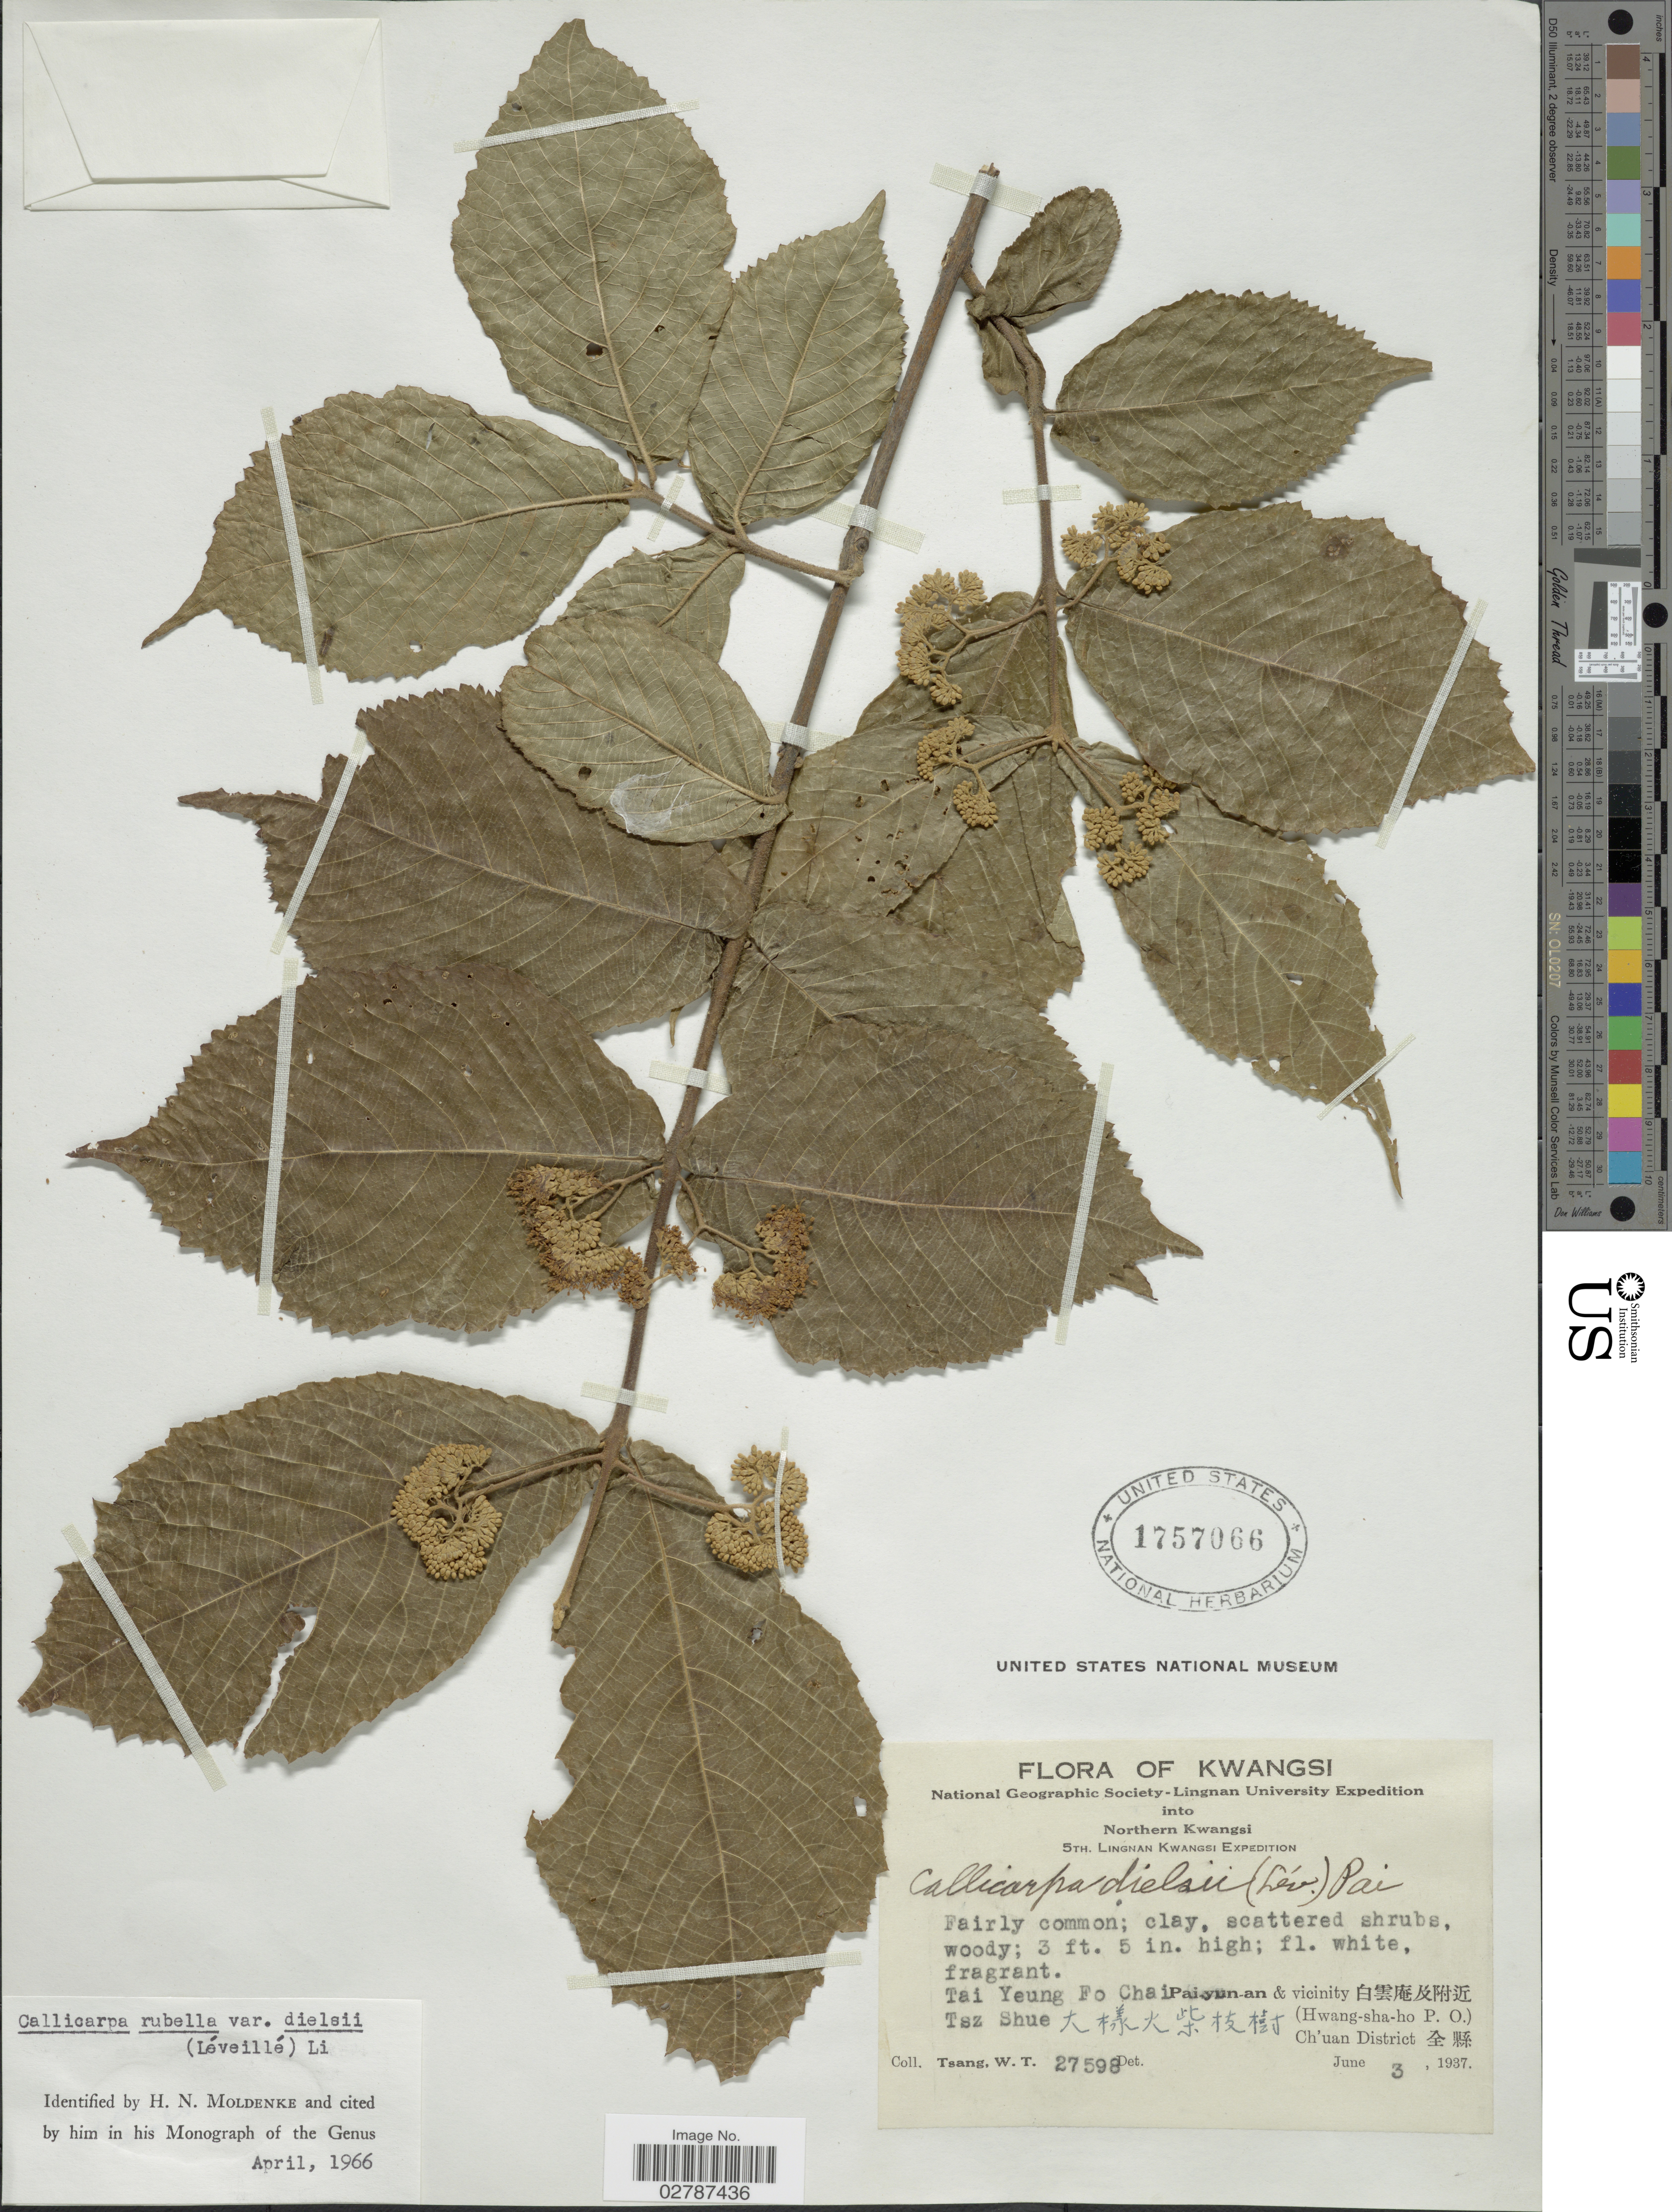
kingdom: Plantae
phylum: Tracheophyta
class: Magnoliopsida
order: Lamiales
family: Lamiaceae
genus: Callicarpa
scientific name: Callicarpa rubella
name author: Lindl.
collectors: W. T. Tsang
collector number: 27598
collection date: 1937-06-03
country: China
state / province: Guangxi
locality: Kwangsi. Northern Kwangsi. Tai Yeung Fo Chai. Pai-yun-an & vicinity X. Tsz Shue X. (Hwang-sha-ho P.O.) Ch'uan District X.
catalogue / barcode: US 1757066